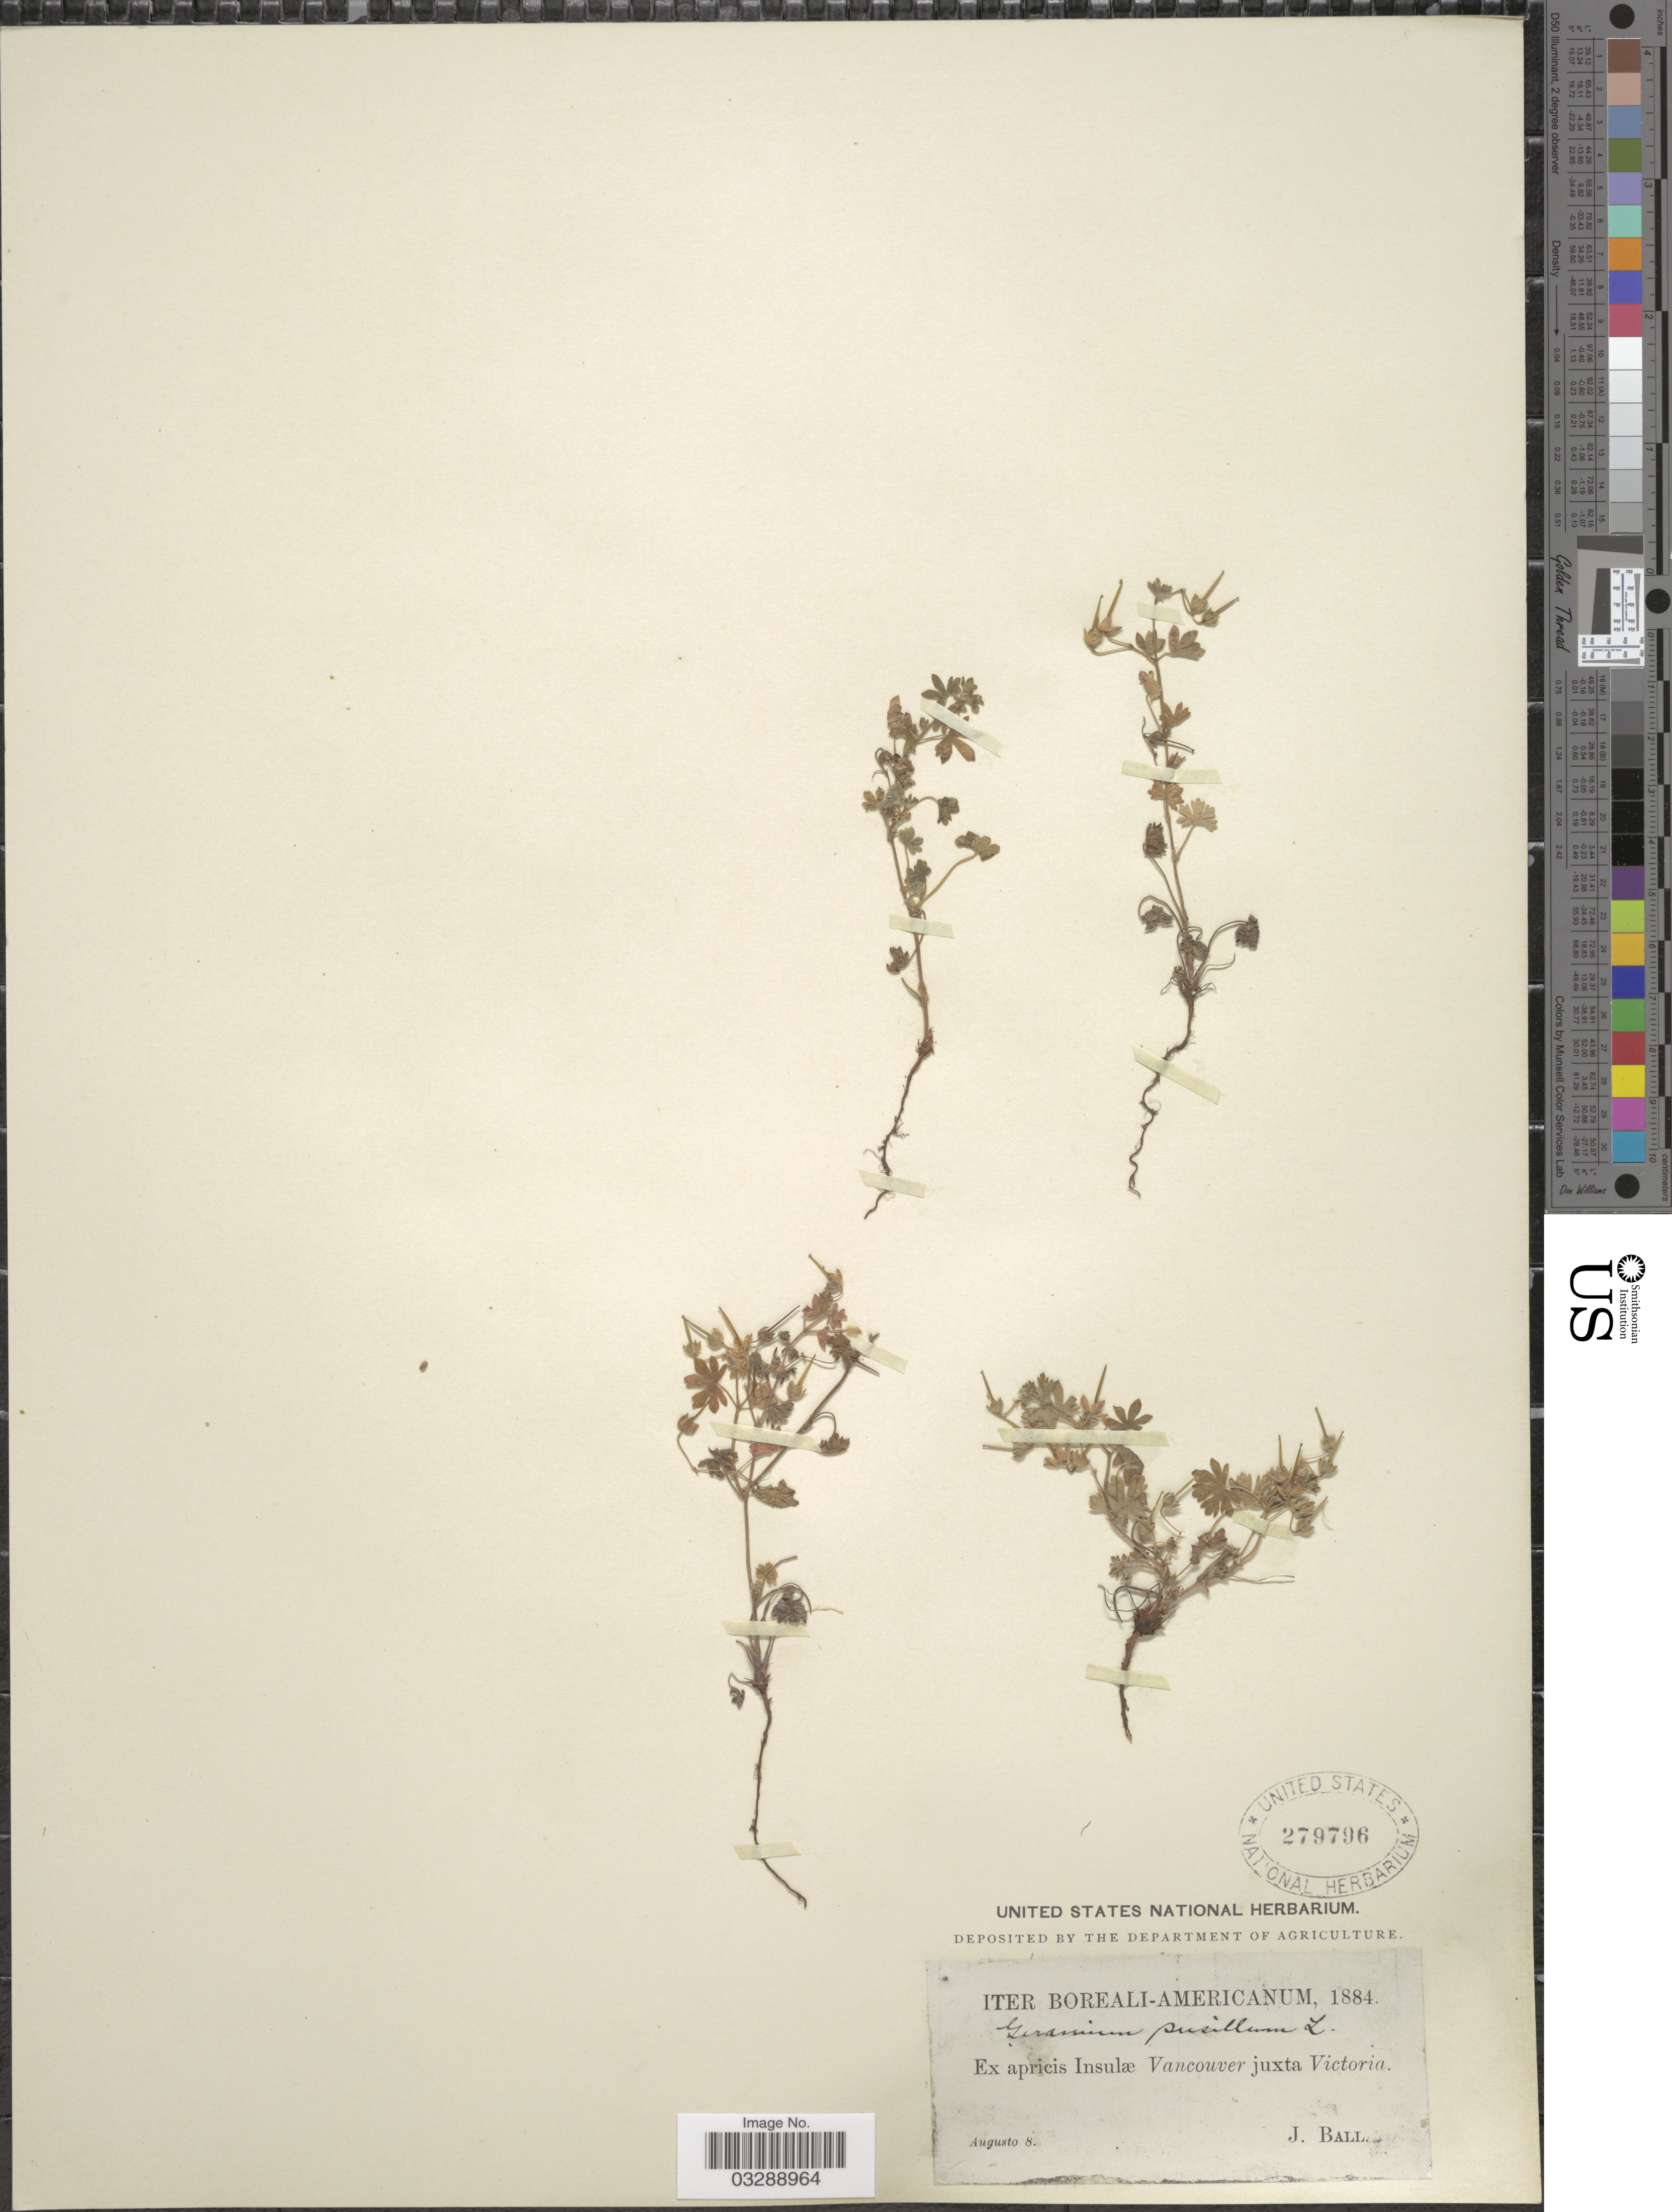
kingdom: Plantae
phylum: Tracheophyta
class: Magnoliopsida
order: Geraniales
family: Geraniaceae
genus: Geranium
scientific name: Geranium pusillum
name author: L.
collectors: J. Ball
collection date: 1884-08-08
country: Canada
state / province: British Columbia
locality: Iter Boreali-Americanum. Ex apricis Insulæ Vancouver juxta Victoria.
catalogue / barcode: US 279796